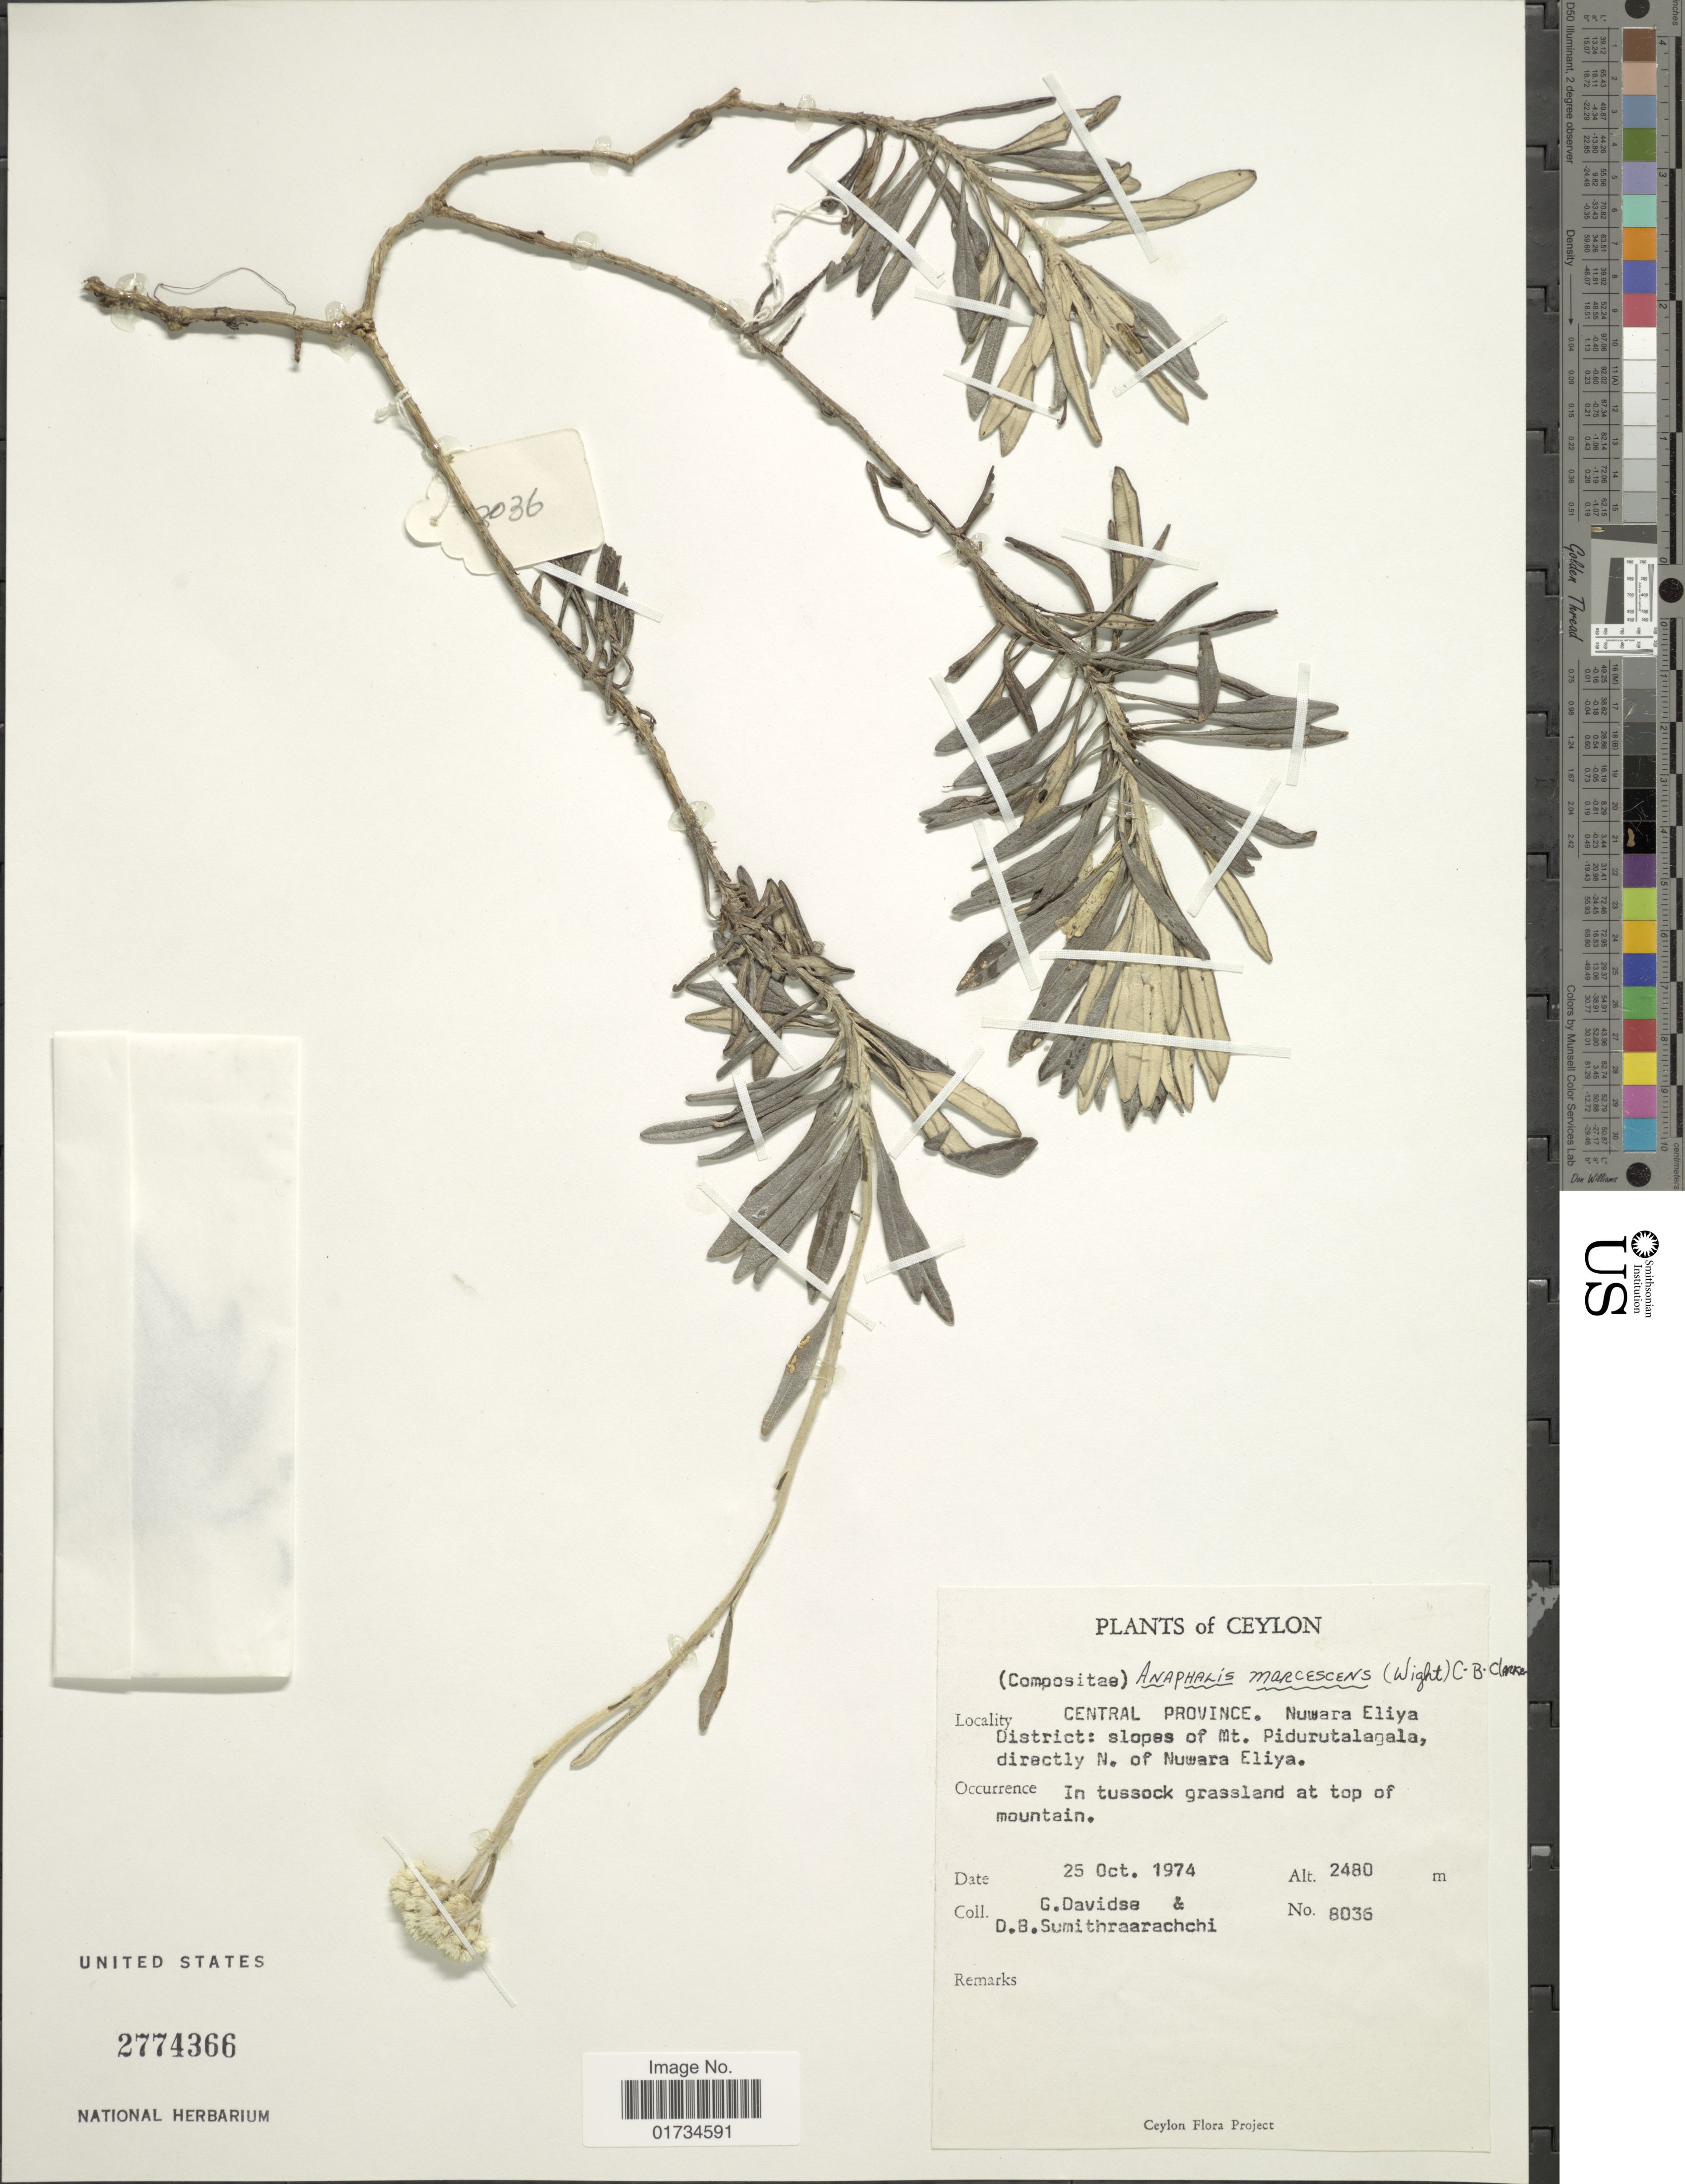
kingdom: Plantae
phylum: Tracheophyta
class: Magnoliopsida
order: Asterales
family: Asteraceae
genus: Anaphalis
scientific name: Anaphalis marescens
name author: C.B. Clarke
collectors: G. Davidse & D. B. Sumithraarachchi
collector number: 8036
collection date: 1974-10-25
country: Sri Lanka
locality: Ceylon. Central Province. Nuwara Eliya District: slopes of Mt. Pidurutalagala, directly N. of Nuwara Eliya. In tussock grassland at top of mountain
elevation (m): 2480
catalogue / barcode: US 2774366